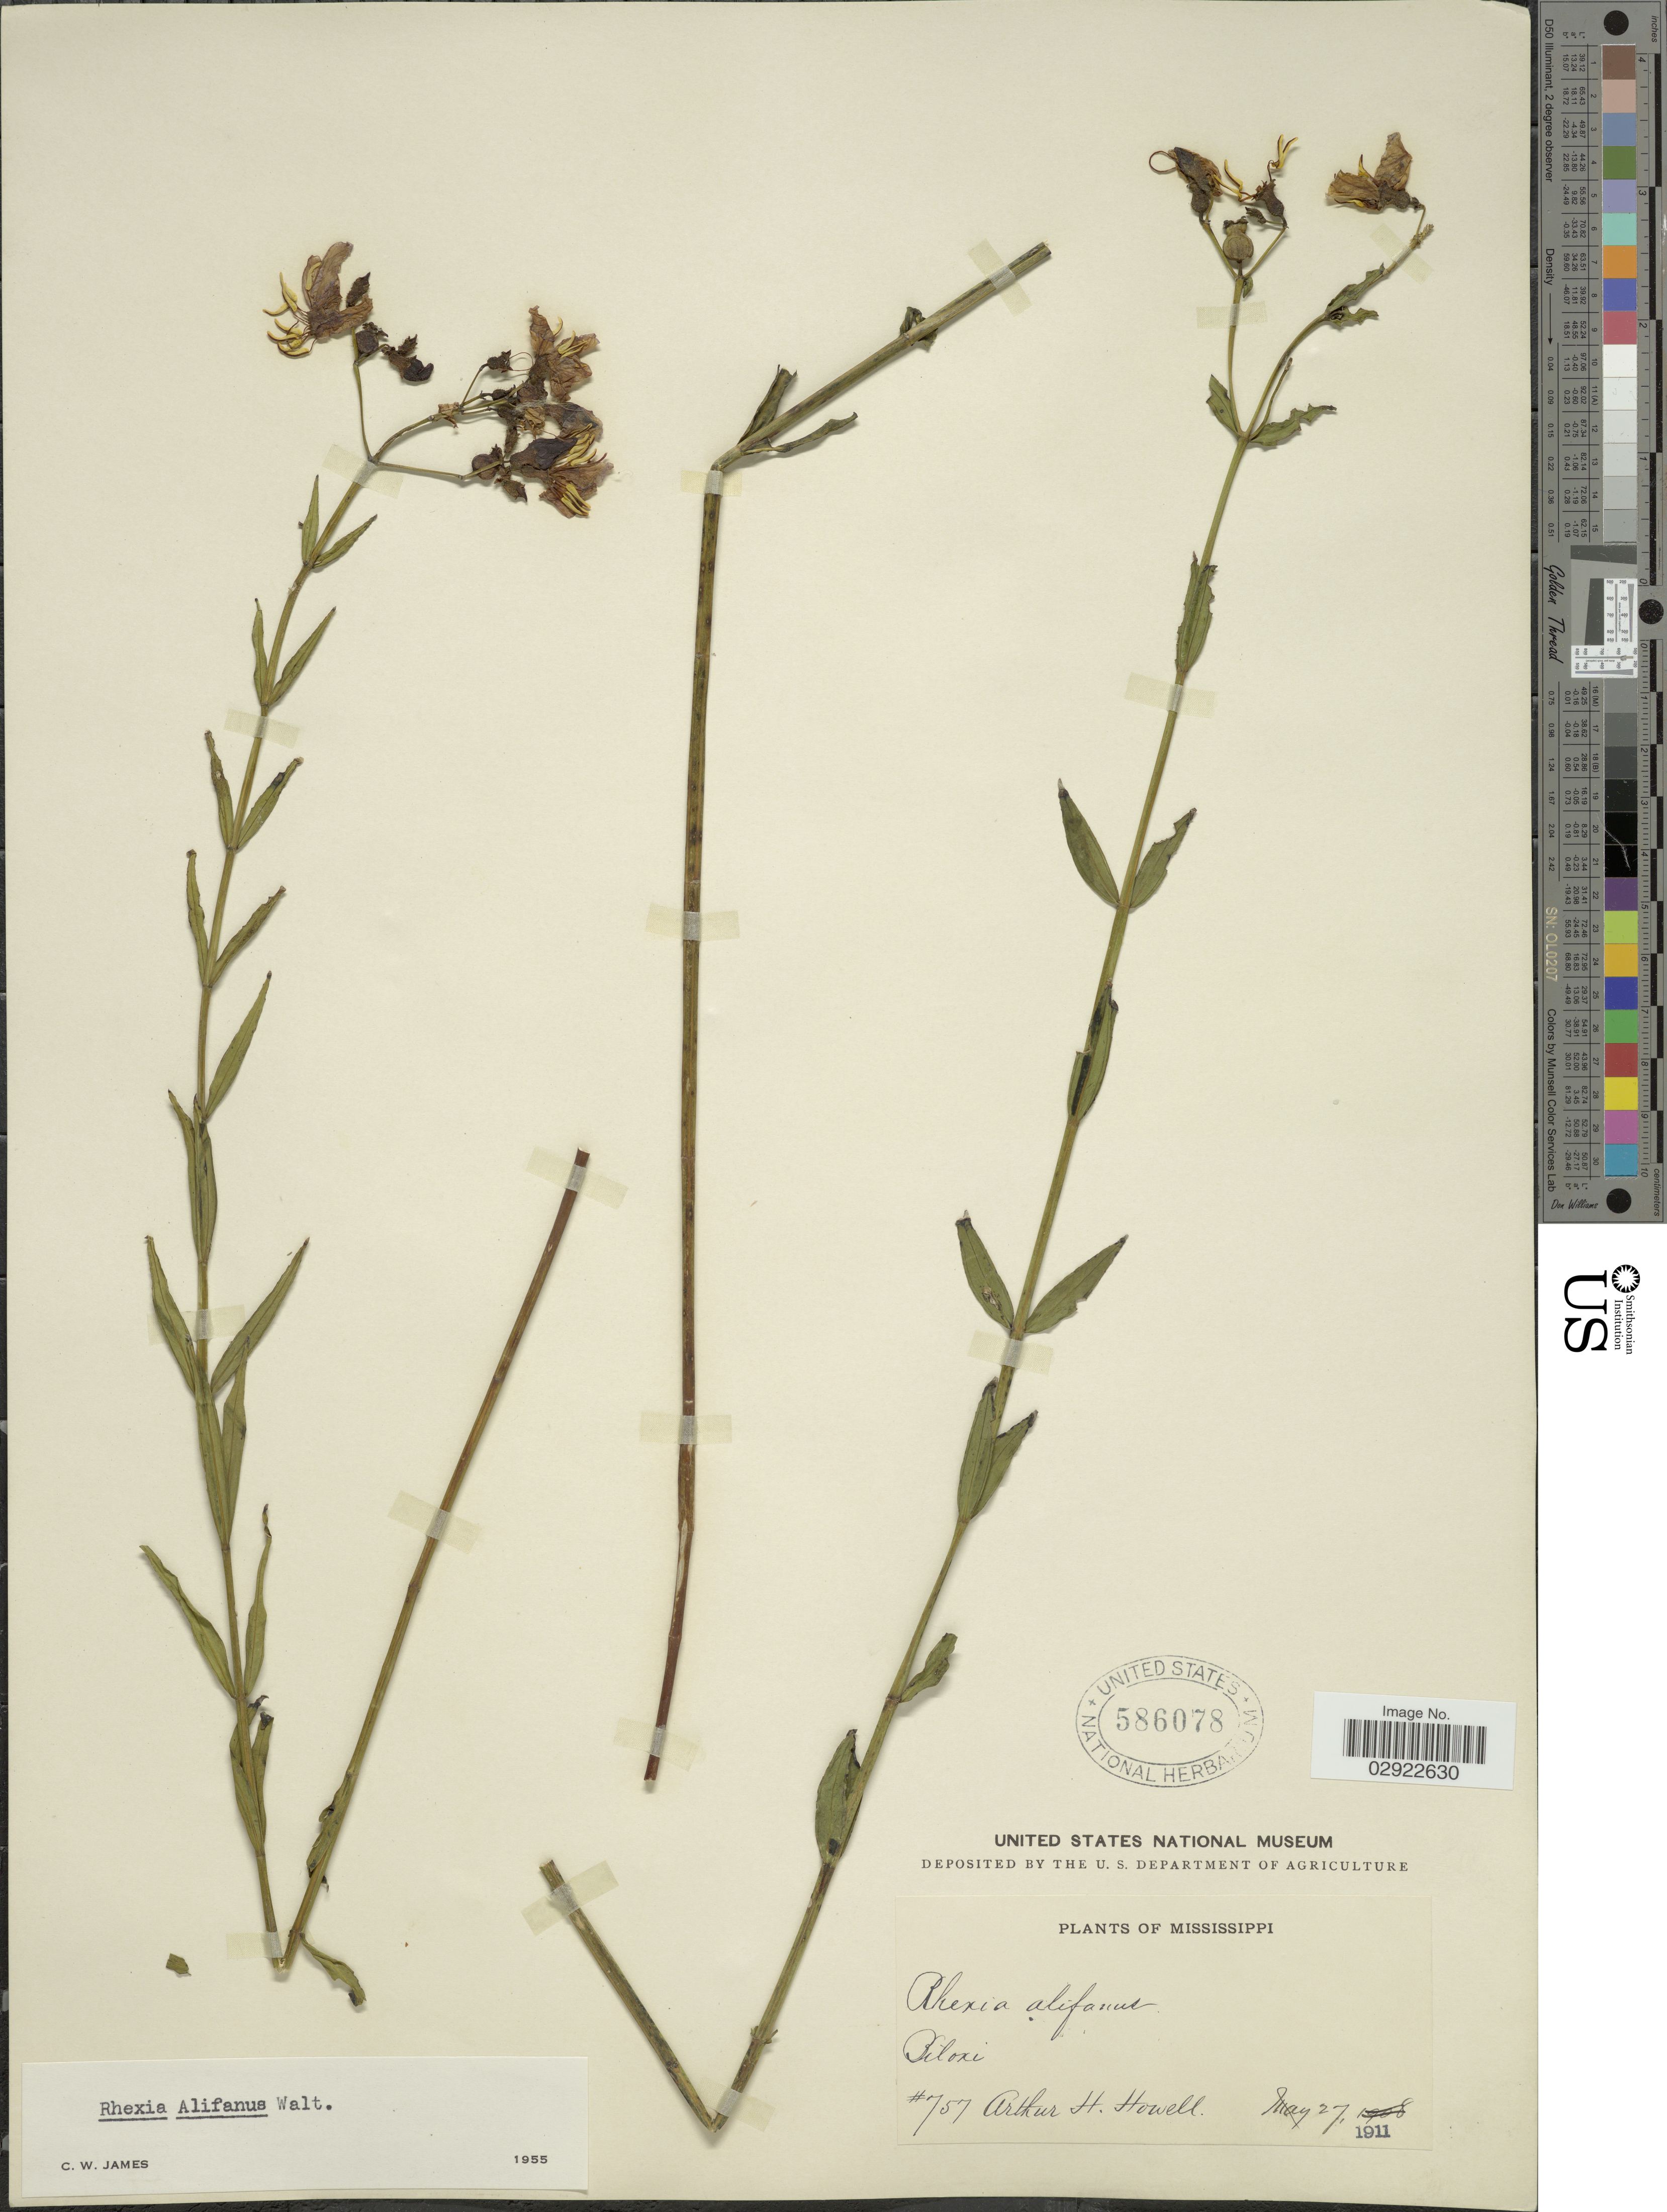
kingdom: Plantae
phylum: Tracheophyta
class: Magnoliopsida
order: Myrtales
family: Melastomataceae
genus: Rhexia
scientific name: Rhexia alifanus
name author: Walter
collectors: A. Howell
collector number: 757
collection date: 1911-05-27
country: United States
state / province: Mississippi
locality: Biloxi.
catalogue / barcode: US 586078